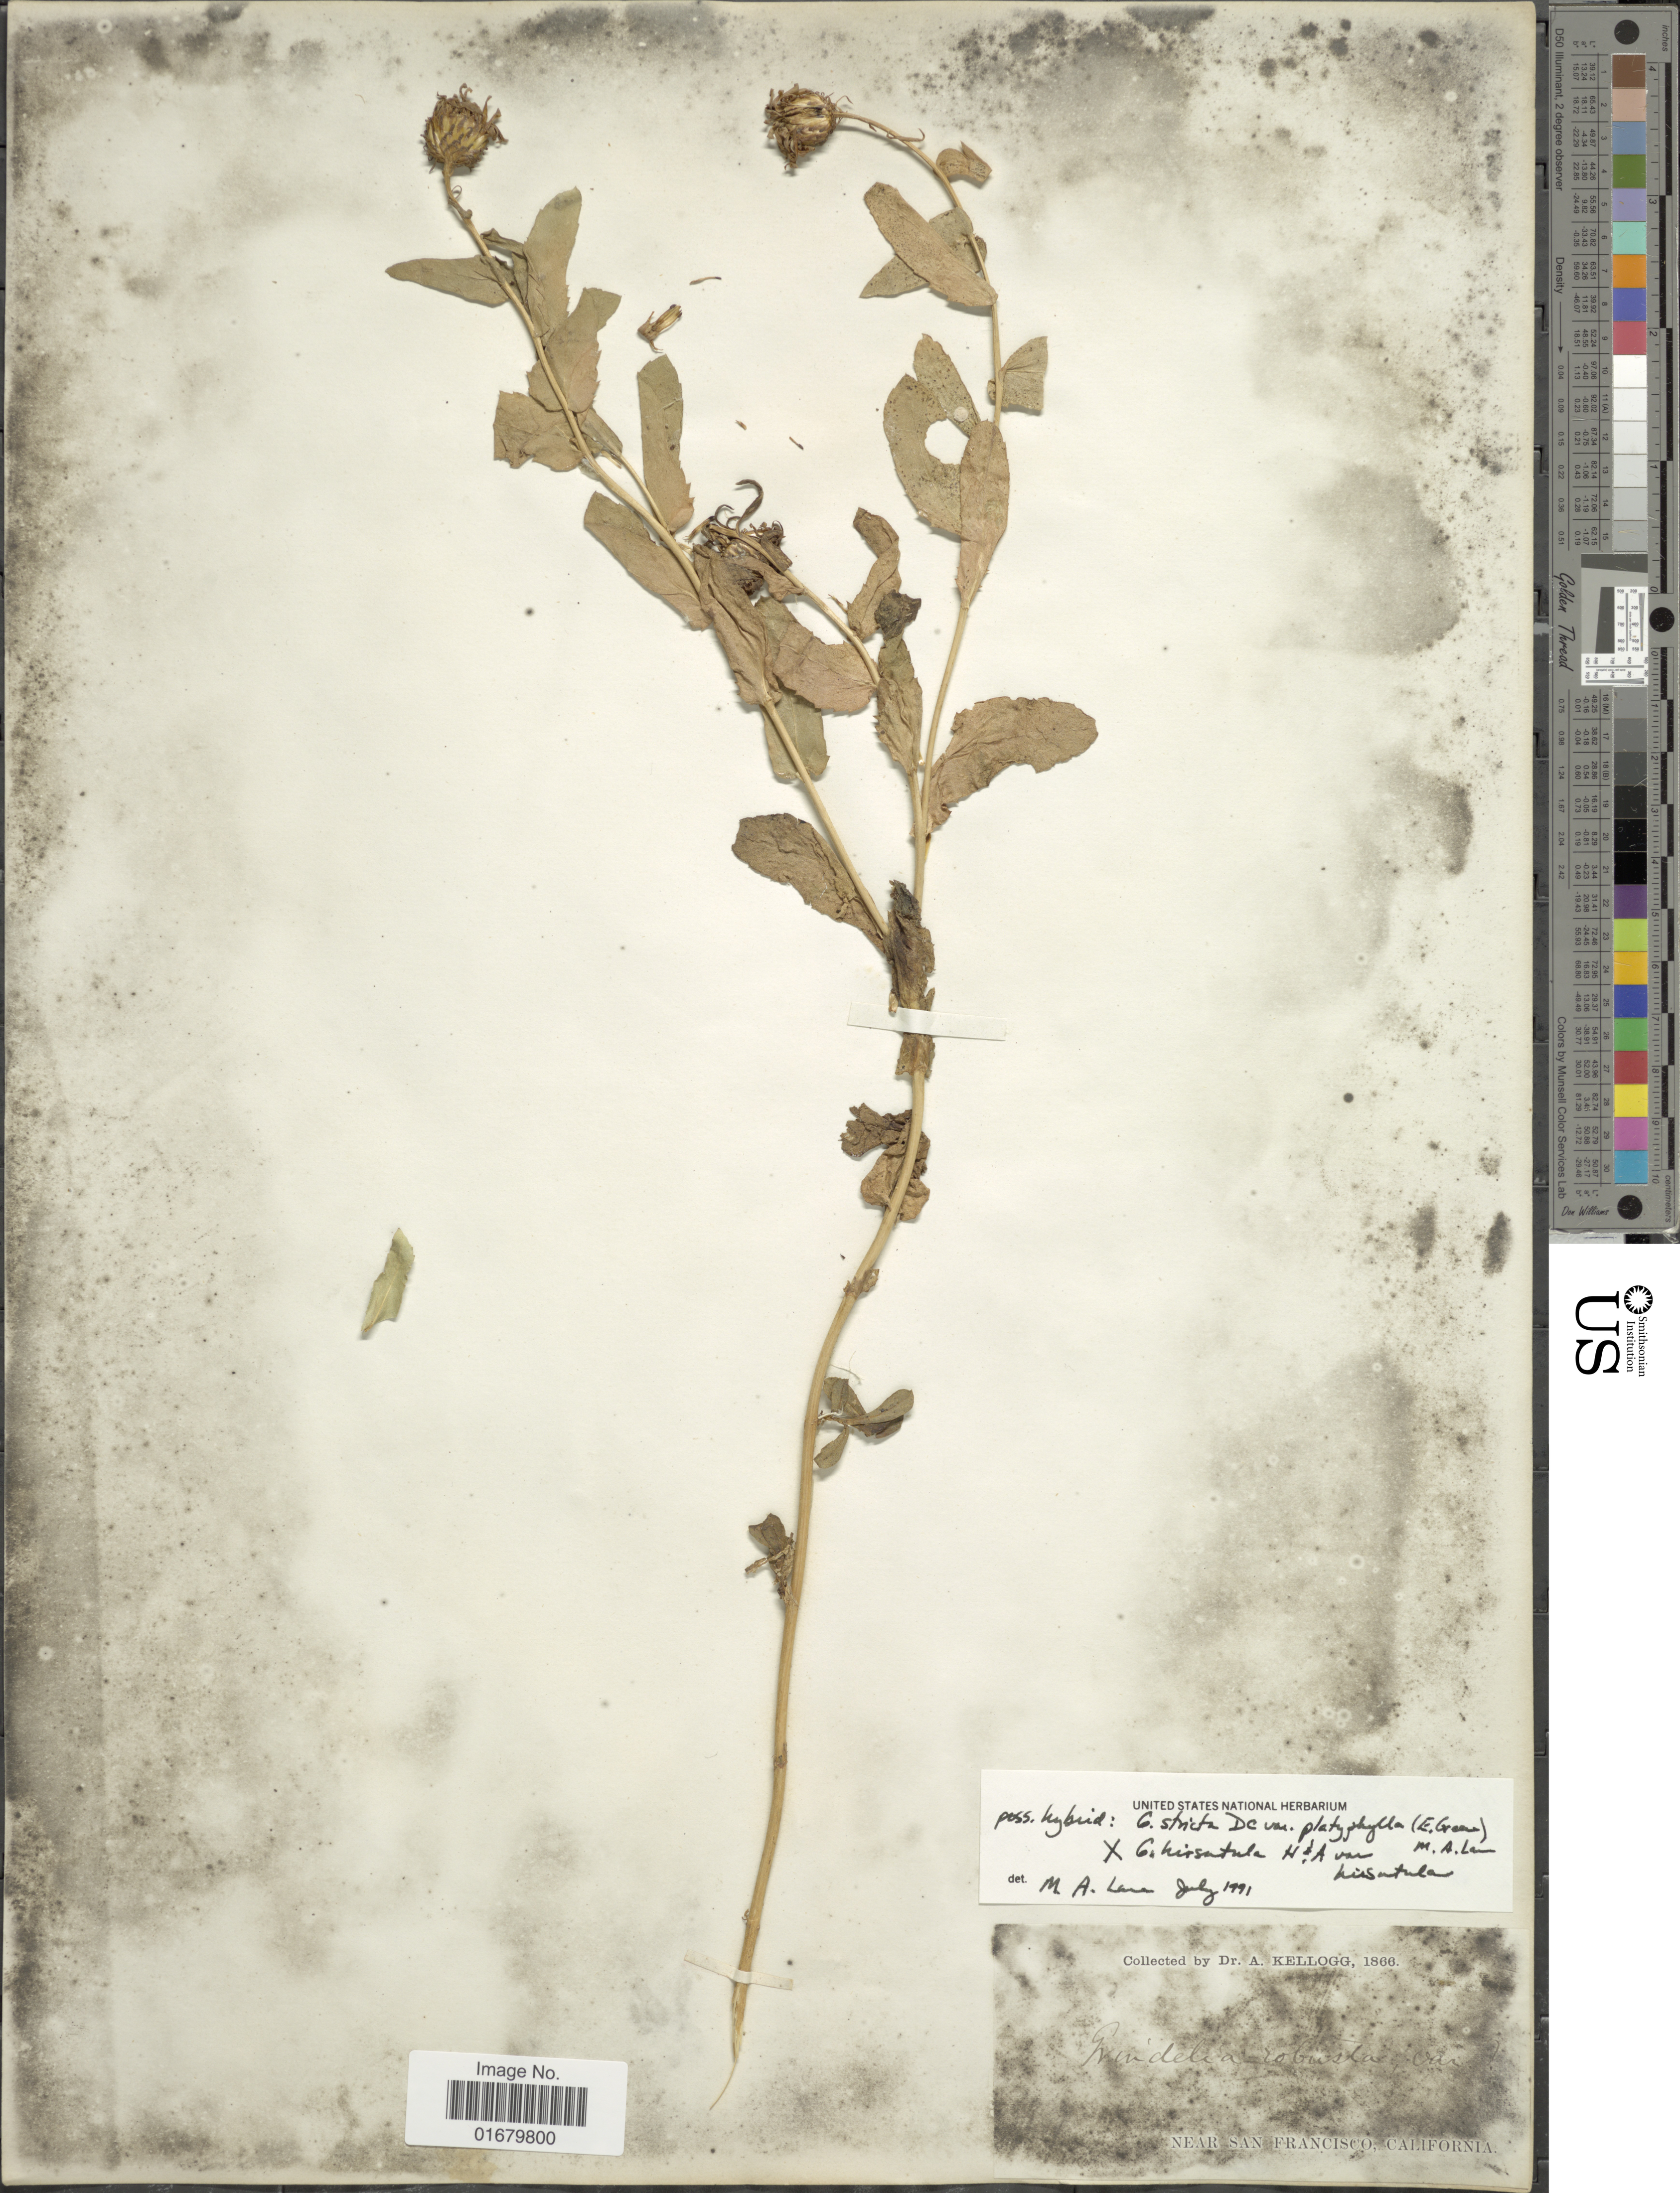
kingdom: Plantae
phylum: Tracheophyta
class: Magnoliopsida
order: Asterales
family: Asteraceae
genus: Grindelia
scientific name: Grindelia hirsutula var. hirsutula x G. stricta var. platyphylla (Greene) M.A. Lane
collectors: A. Kellogg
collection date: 1866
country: United States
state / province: California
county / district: San Francisco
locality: Near San Francisco.